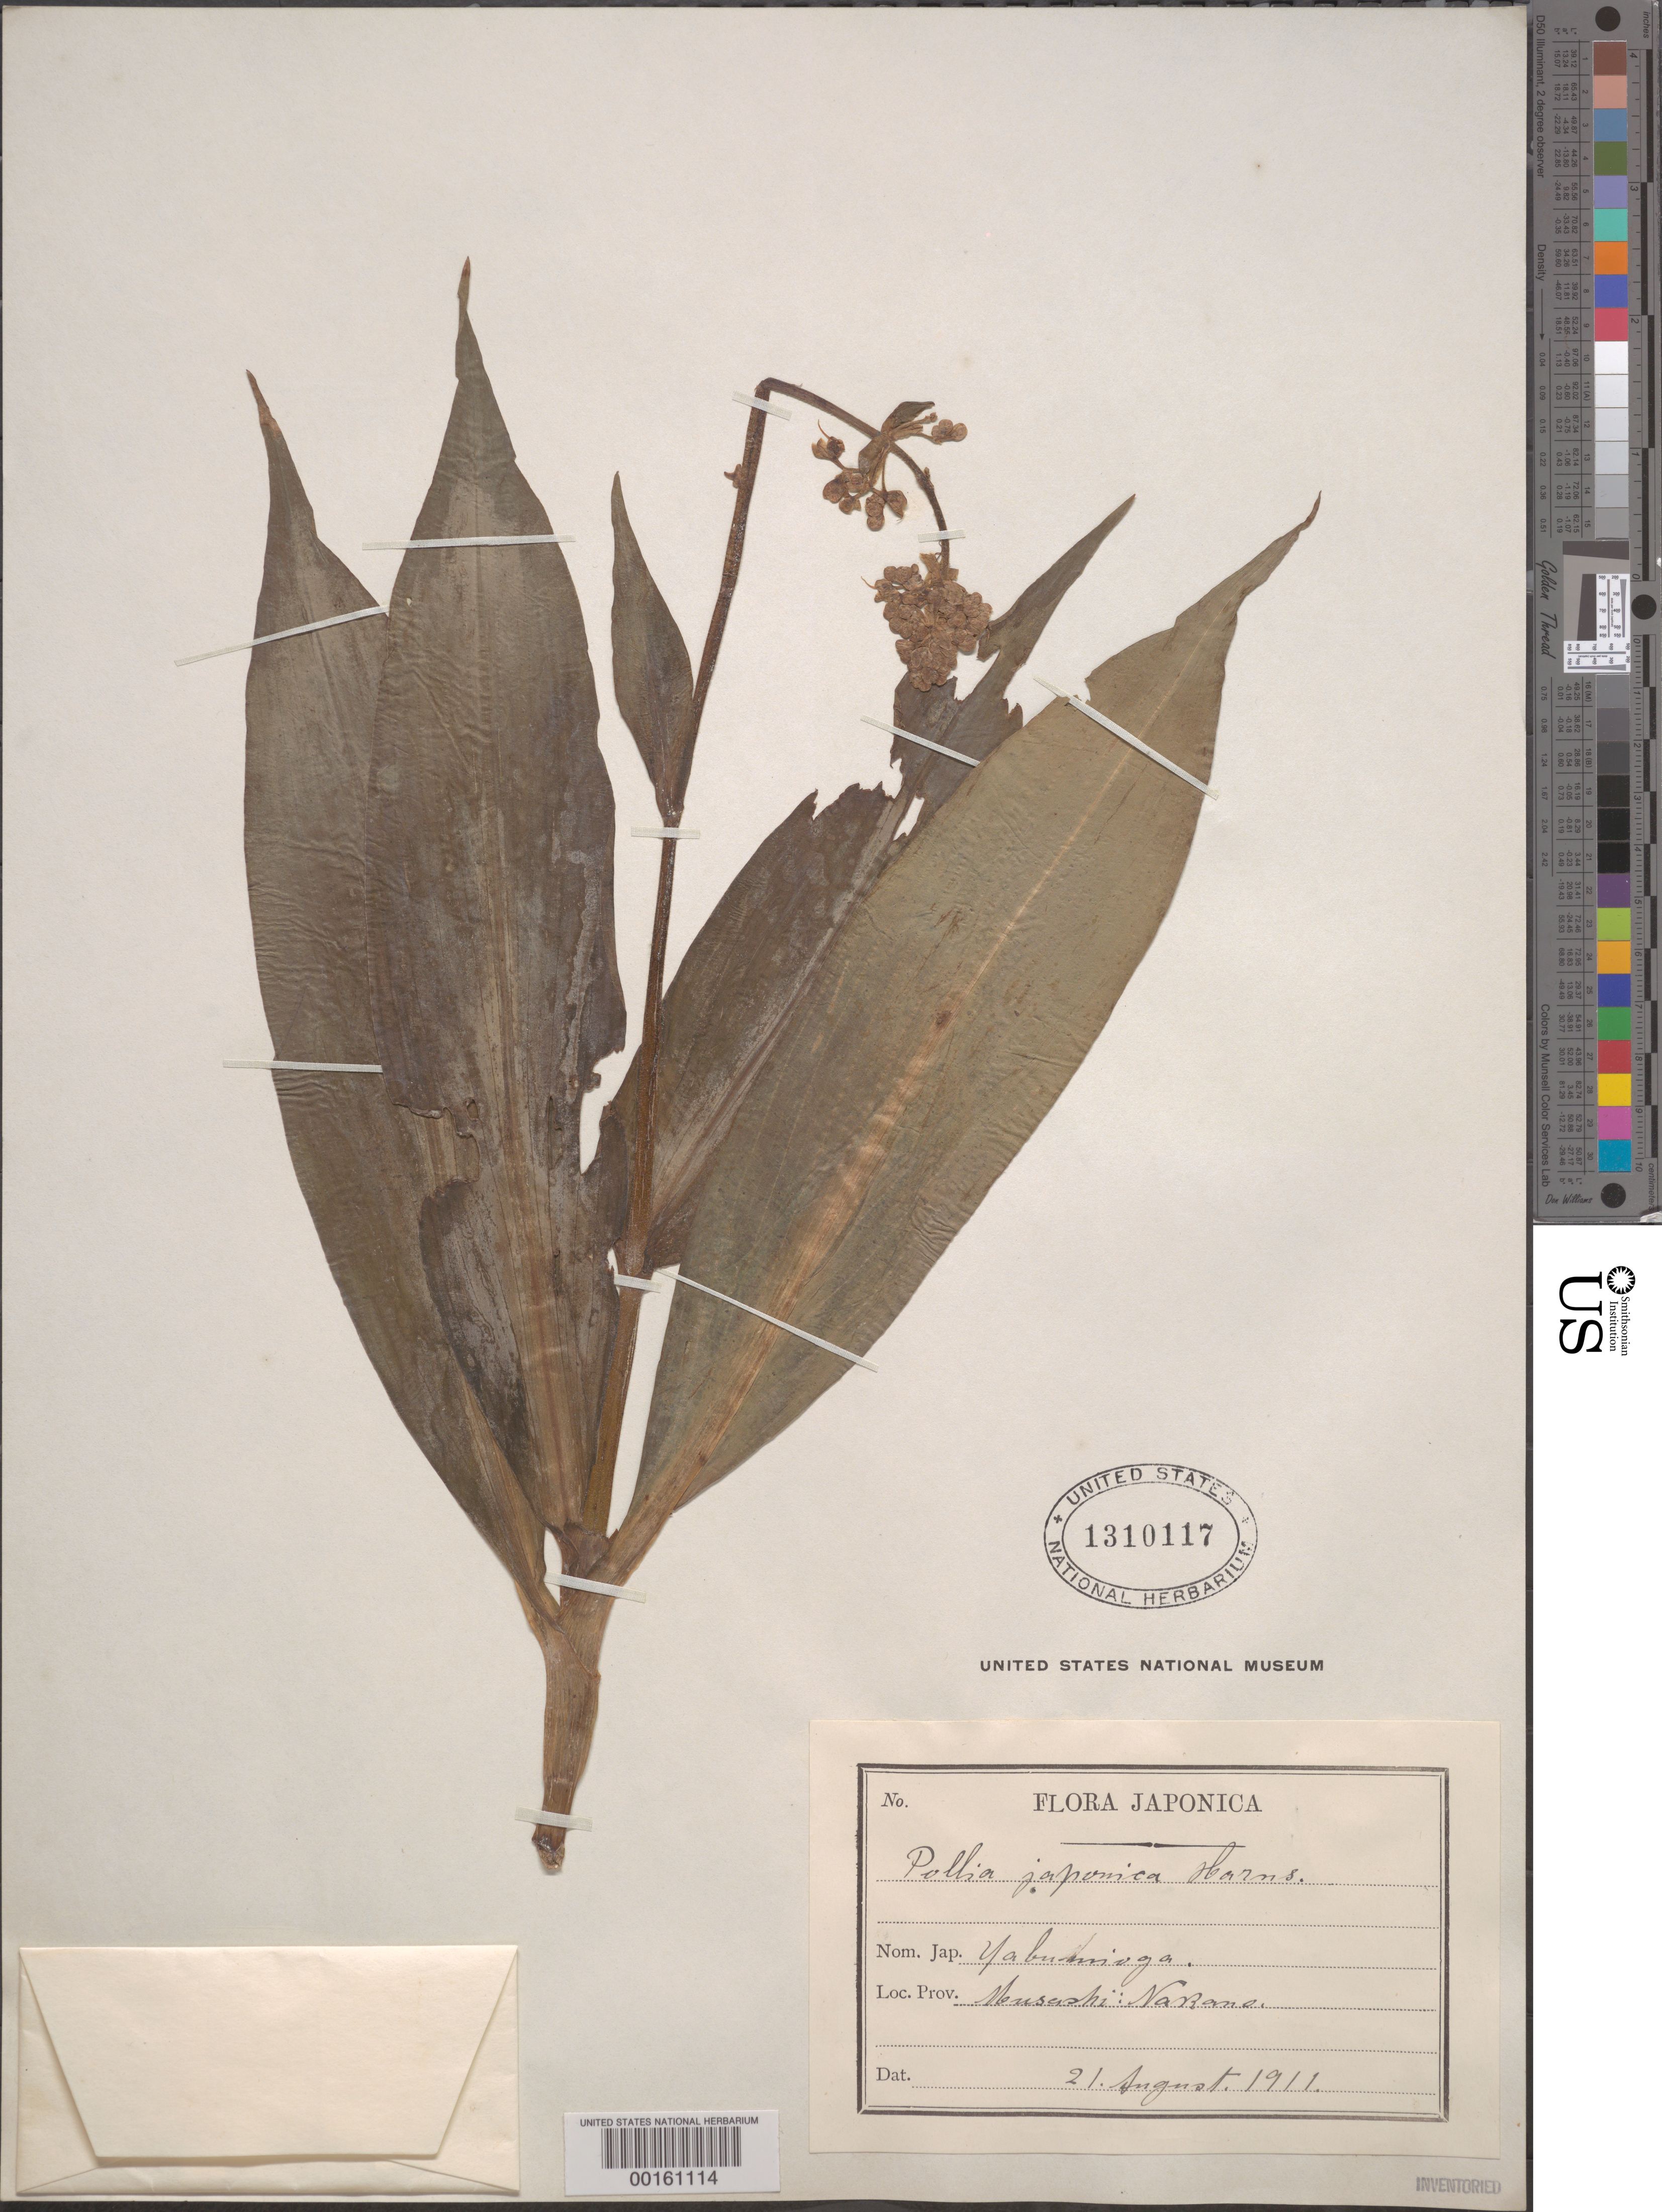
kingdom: Plantae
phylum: Tracheophyta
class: Liliopsida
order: Commelinales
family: Commelinaceae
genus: Pollia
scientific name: Pollia japonica var. japonica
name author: Thunb.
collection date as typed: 21 Aug 1911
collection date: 1911-08-21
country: Japan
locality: Musashi, Nakano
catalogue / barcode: US 1310117